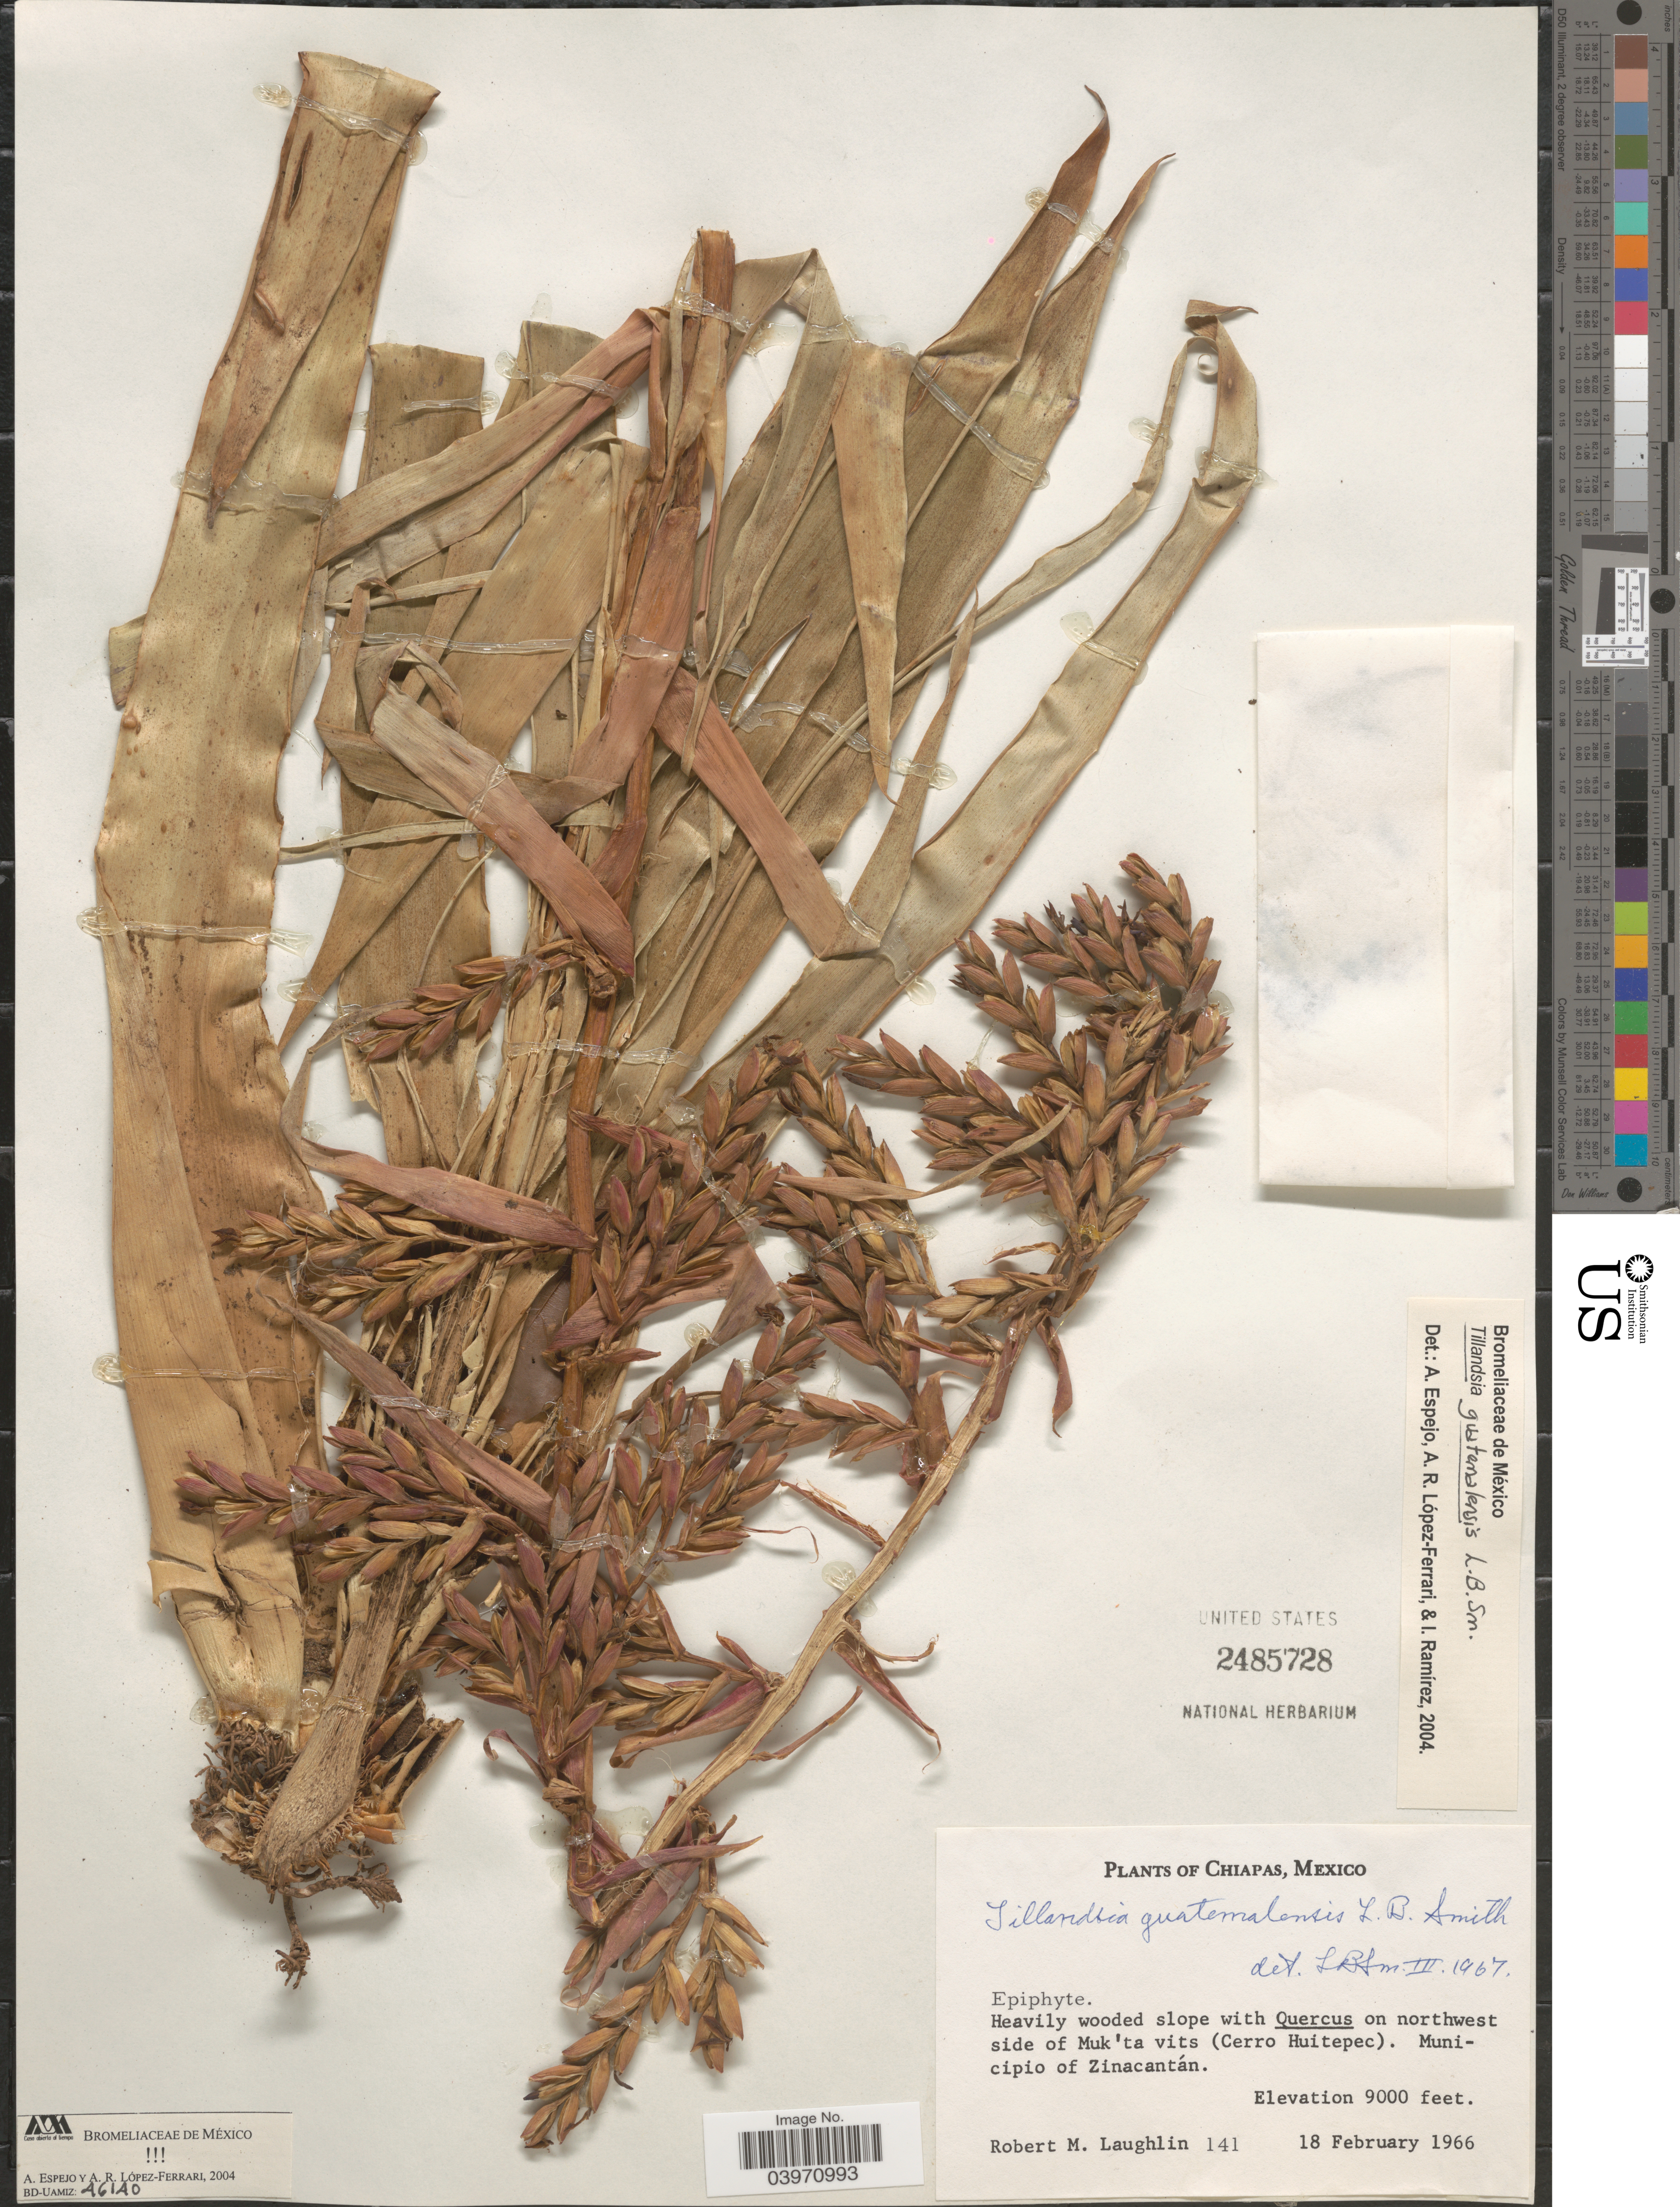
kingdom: Plantae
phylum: Tracheophyta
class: Liliopsida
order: Poales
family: Bromeliaceae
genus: Tillandsia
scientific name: Tillandsia guatemalensis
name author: L.B. Sm.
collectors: R. M. Laughlin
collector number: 141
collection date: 1966-02-18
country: Mexico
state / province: Chiapas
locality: On northwest side of Muk'ta vits (Cerro Huitepec). Municipio of Zinacantán.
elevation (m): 2743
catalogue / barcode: US 2485728